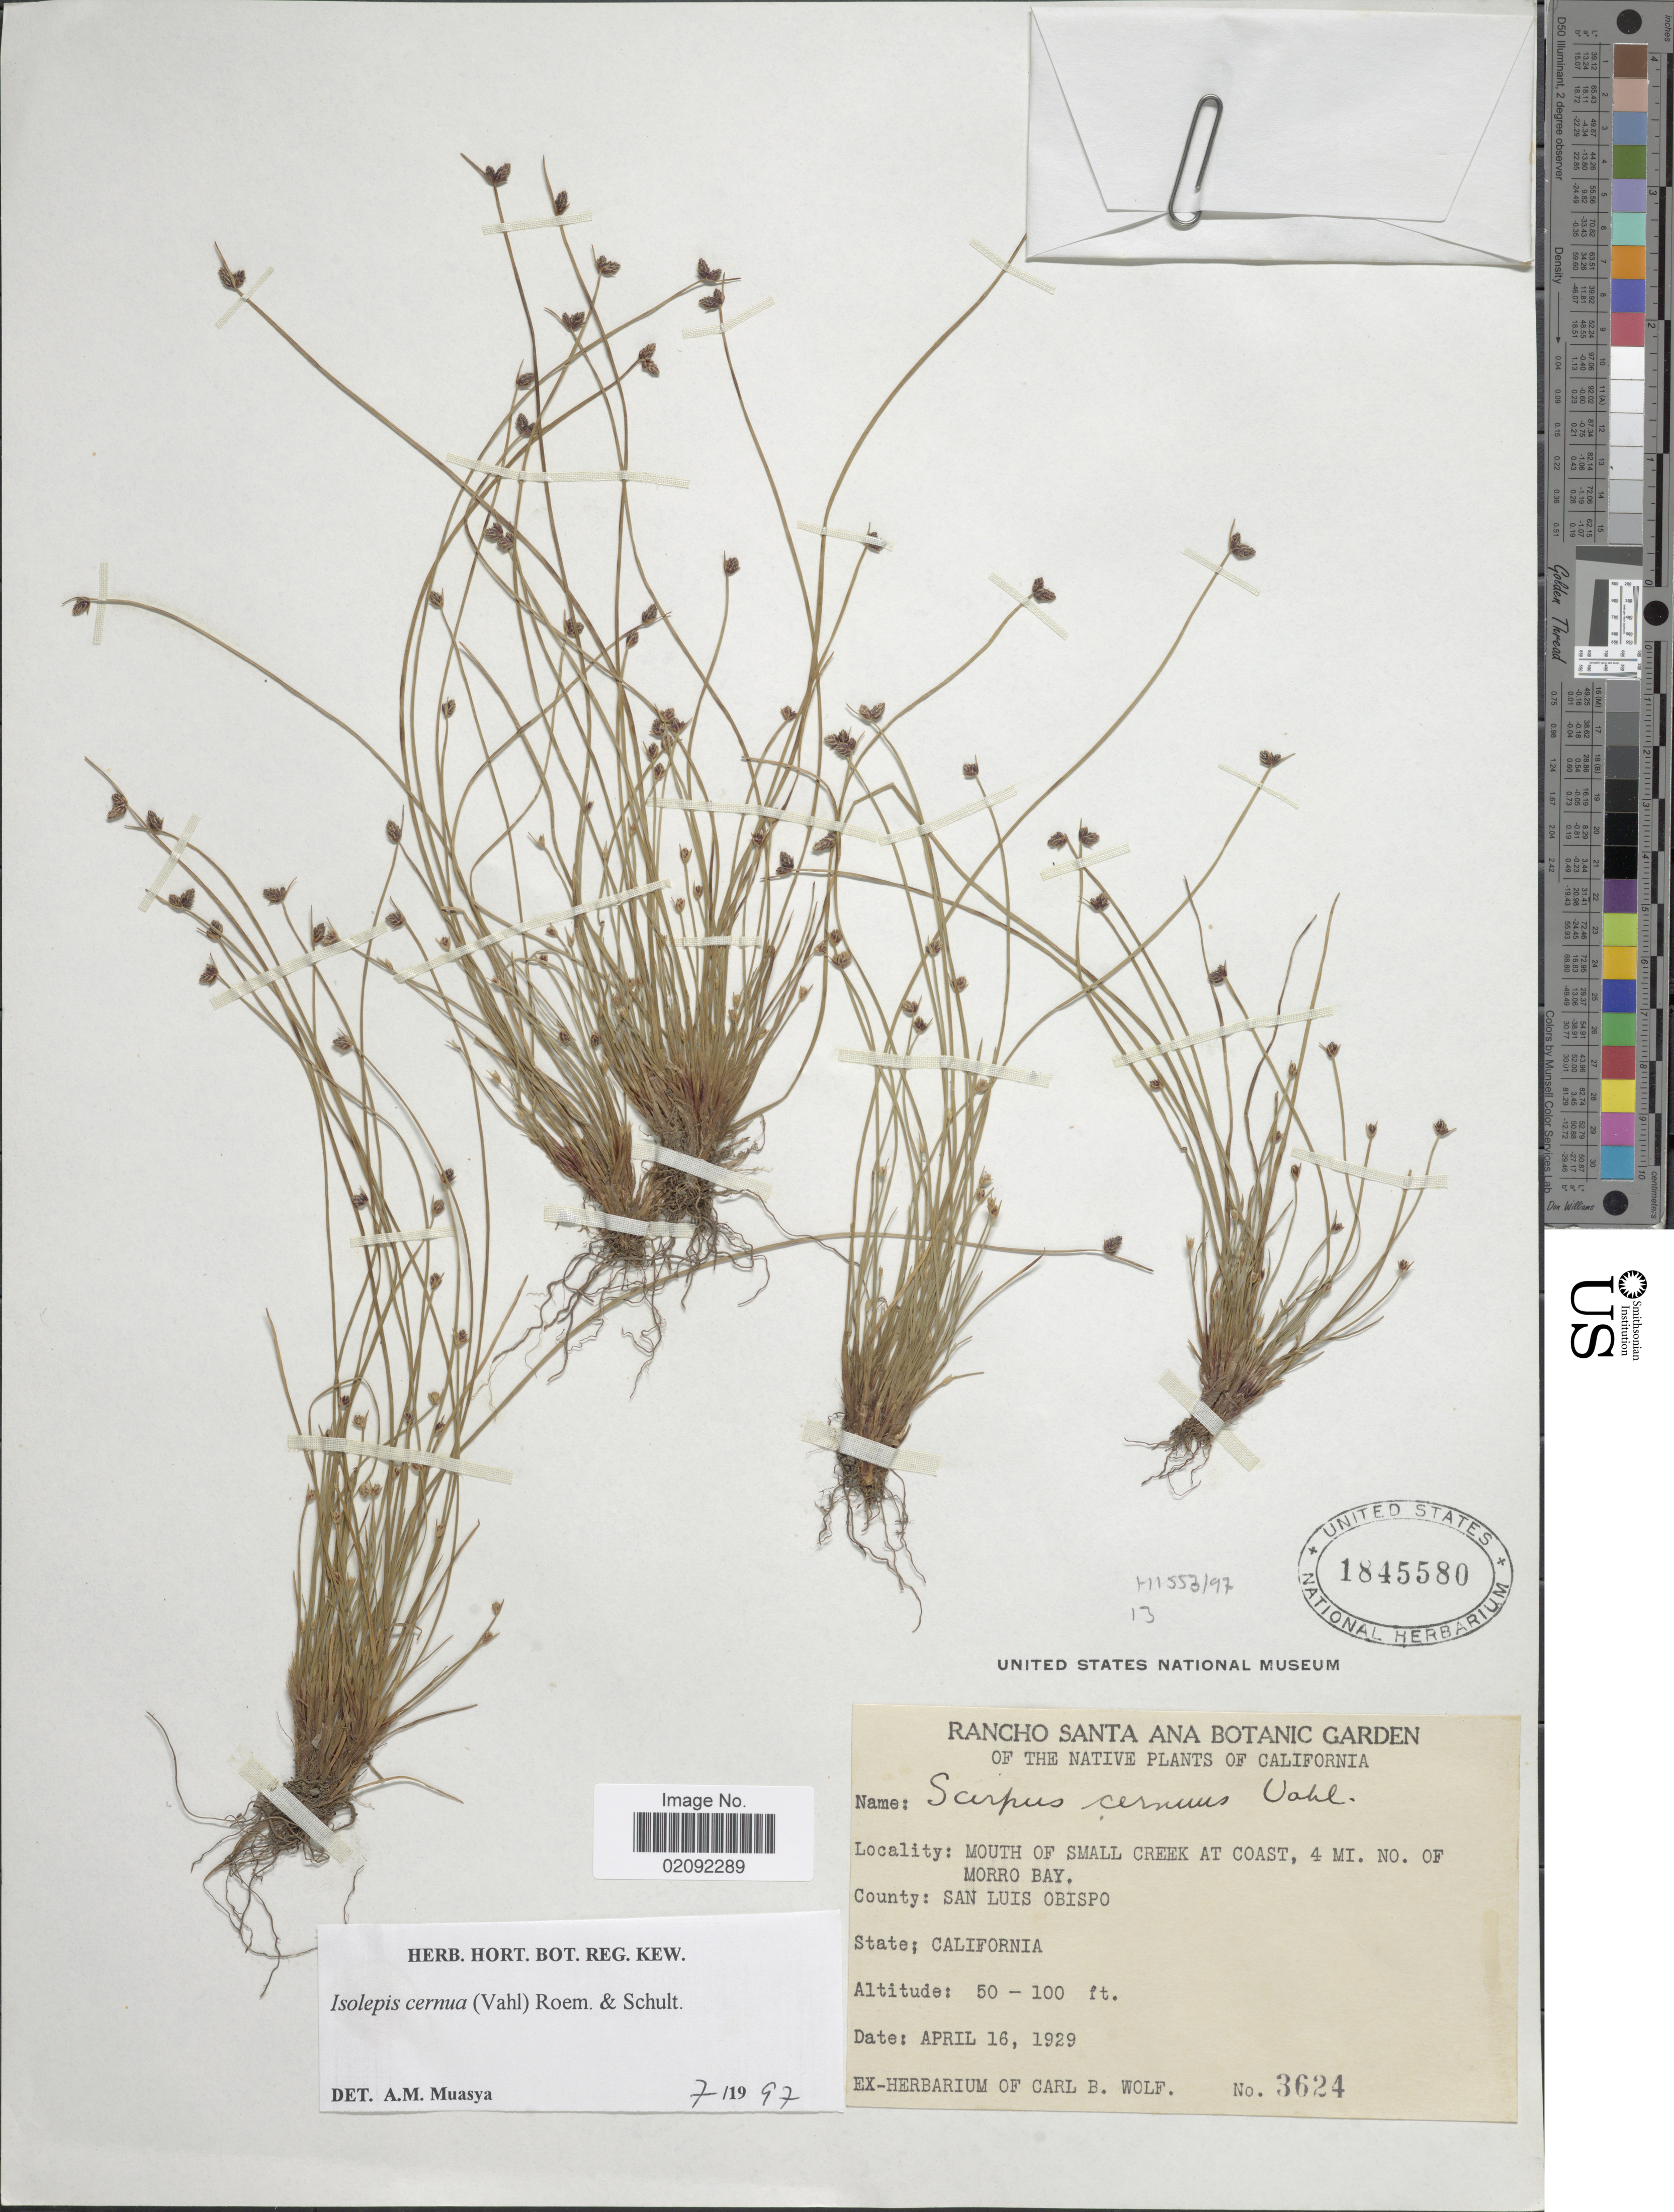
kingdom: Plantae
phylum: Tracheophyta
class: Liliopsida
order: Poales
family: Cyperaceae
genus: Isolepis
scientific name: Isolepis cernua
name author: (Vahl) Roem. & Schult.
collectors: ex herb. Carl B. Wolf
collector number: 3624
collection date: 1929-04-16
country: United States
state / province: California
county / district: San Luis Obispo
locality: The Native of California, Mouth of Small Creek at Coast, 4 Mi No. of Morro Bay, County: San Luis Obispo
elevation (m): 15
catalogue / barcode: US 1845580